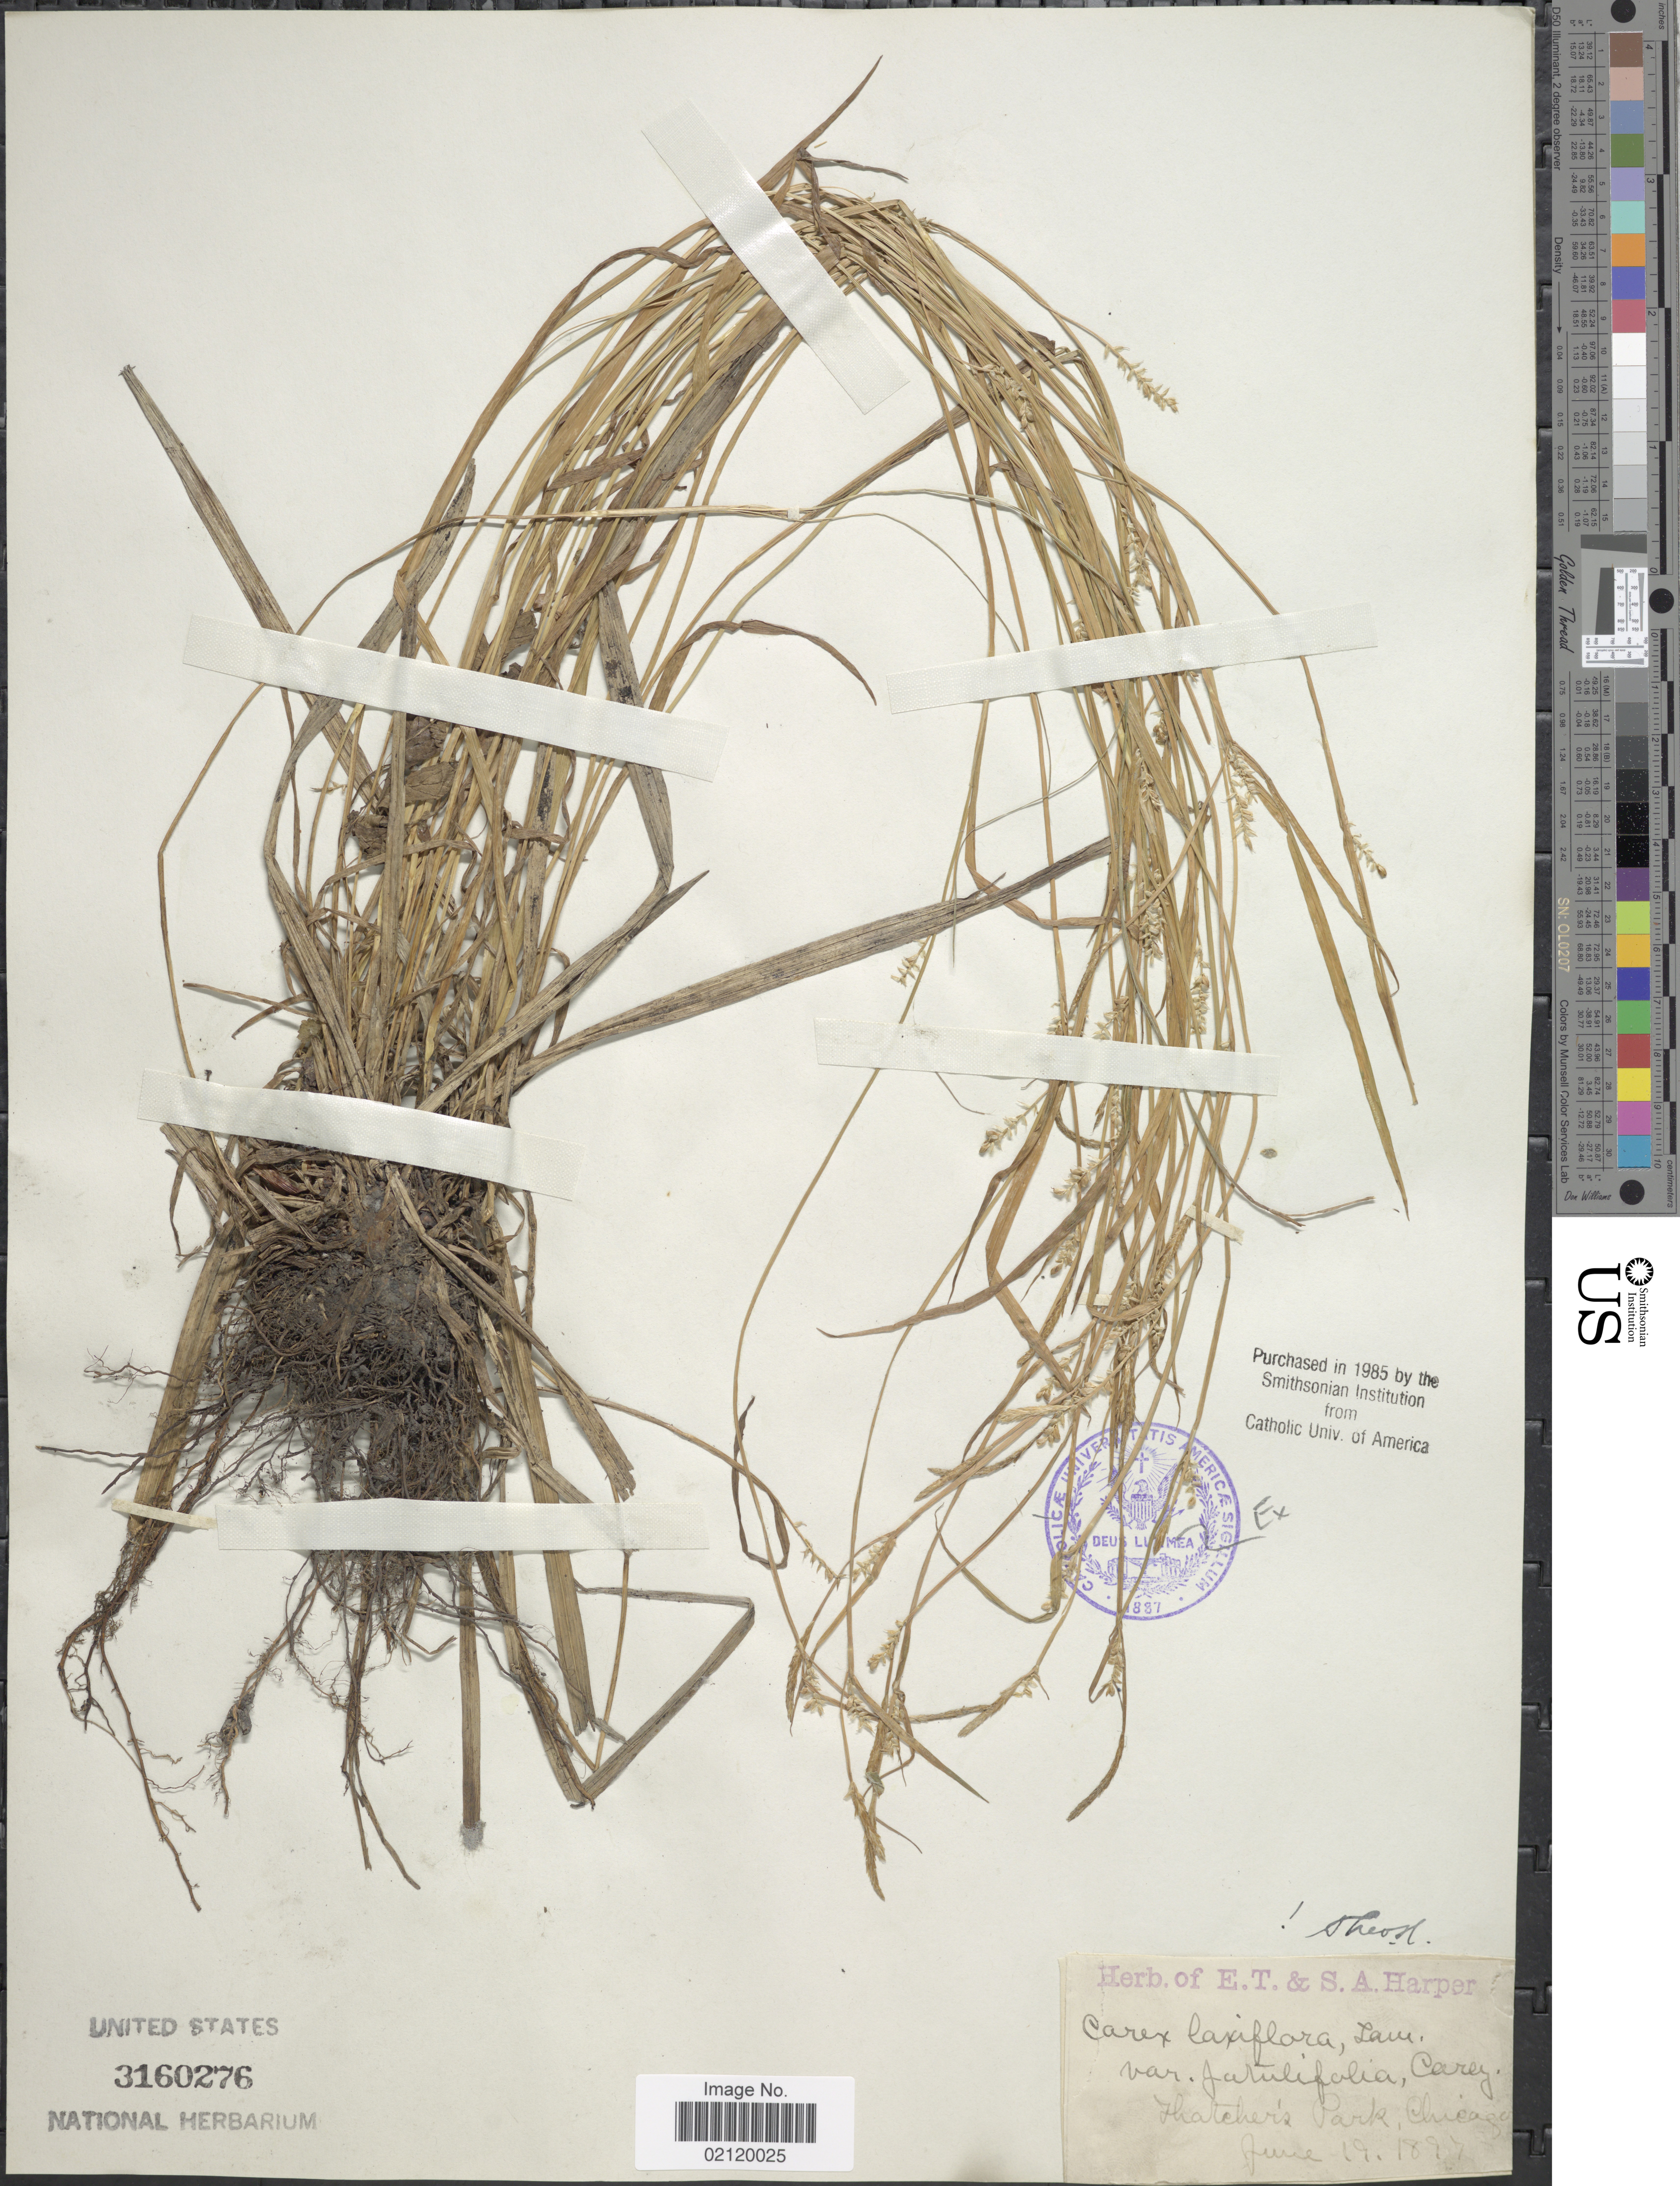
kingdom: Plantae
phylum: Tracheophyta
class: Liliopsida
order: Poales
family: Cyperaceae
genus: Carex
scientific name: Carex laxiflora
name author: Lam.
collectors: ex herb. of E. T. & S. A. Harper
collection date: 1897-06-19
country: United States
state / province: Illinois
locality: Hatcher's Park, Chicago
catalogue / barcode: US 3160276